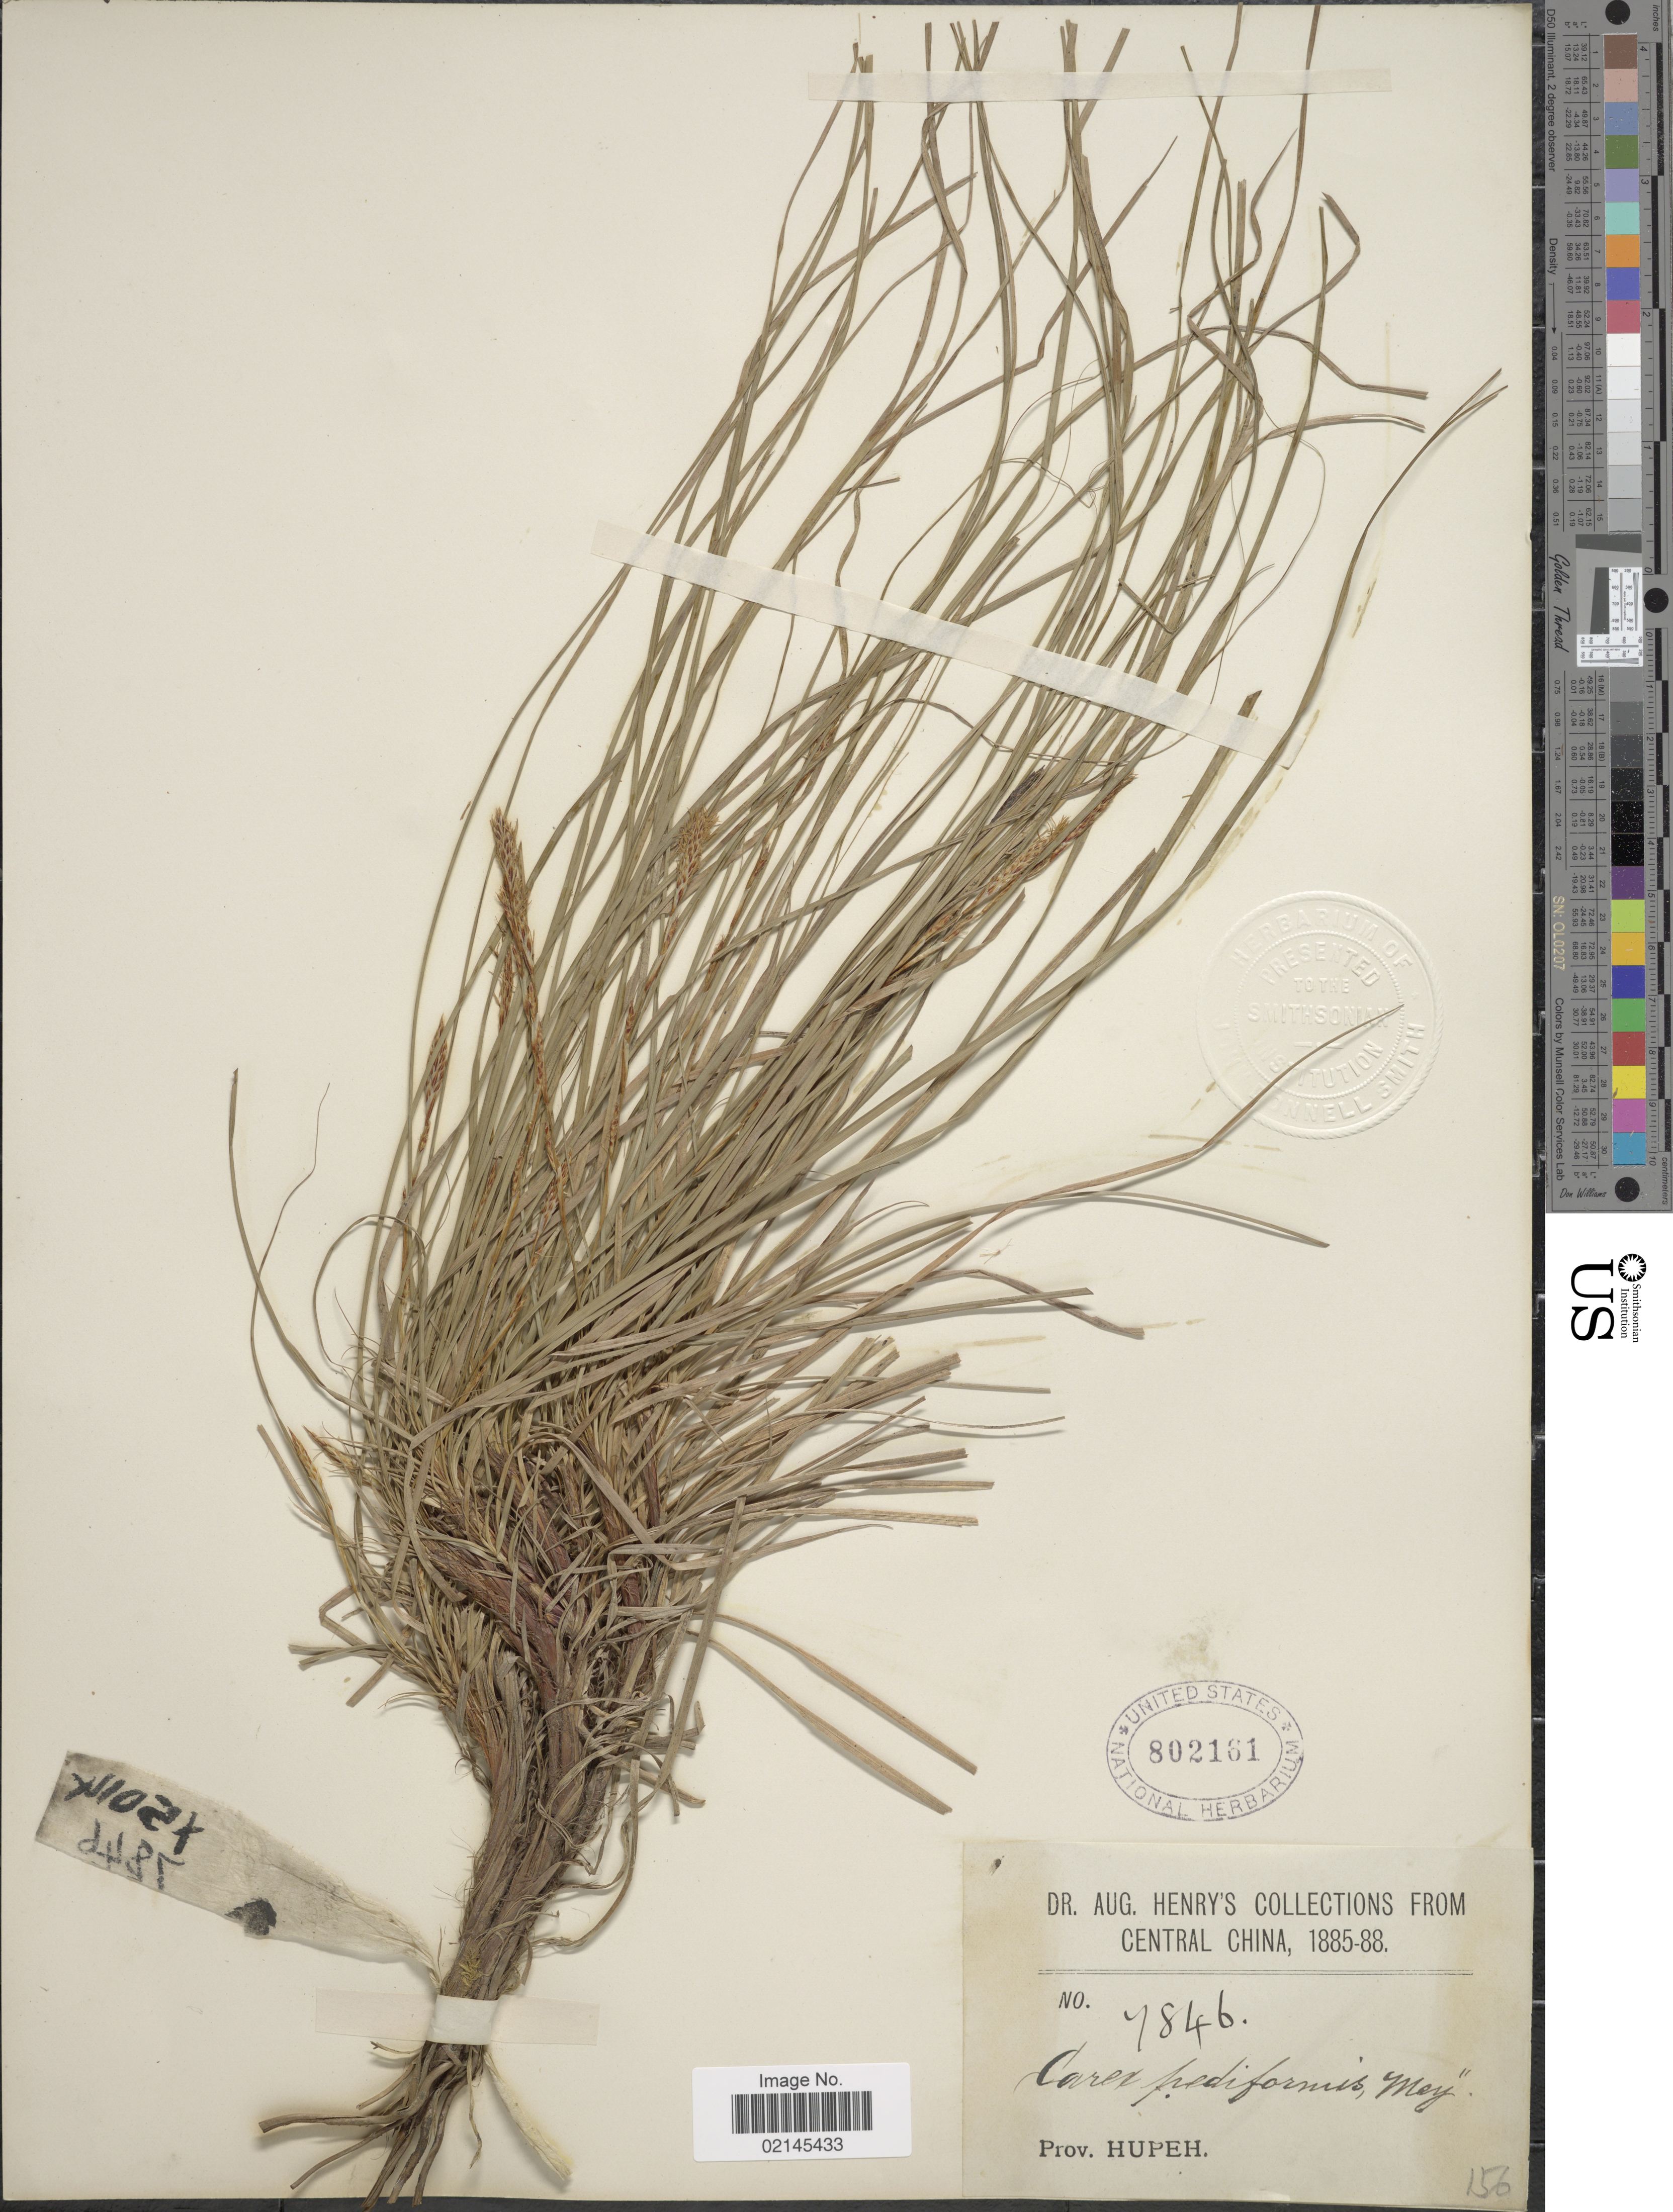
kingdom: Plantae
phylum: Tracheophyta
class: Liliopsida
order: Poales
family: Cyperaceae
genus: Carex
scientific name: Carex pediformis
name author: C.A. Mey.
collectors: A. Henry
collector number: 7846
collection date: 1885/1888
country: China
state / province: Hubei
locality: Central China, Prov. Hupeh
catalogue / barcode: US 802161